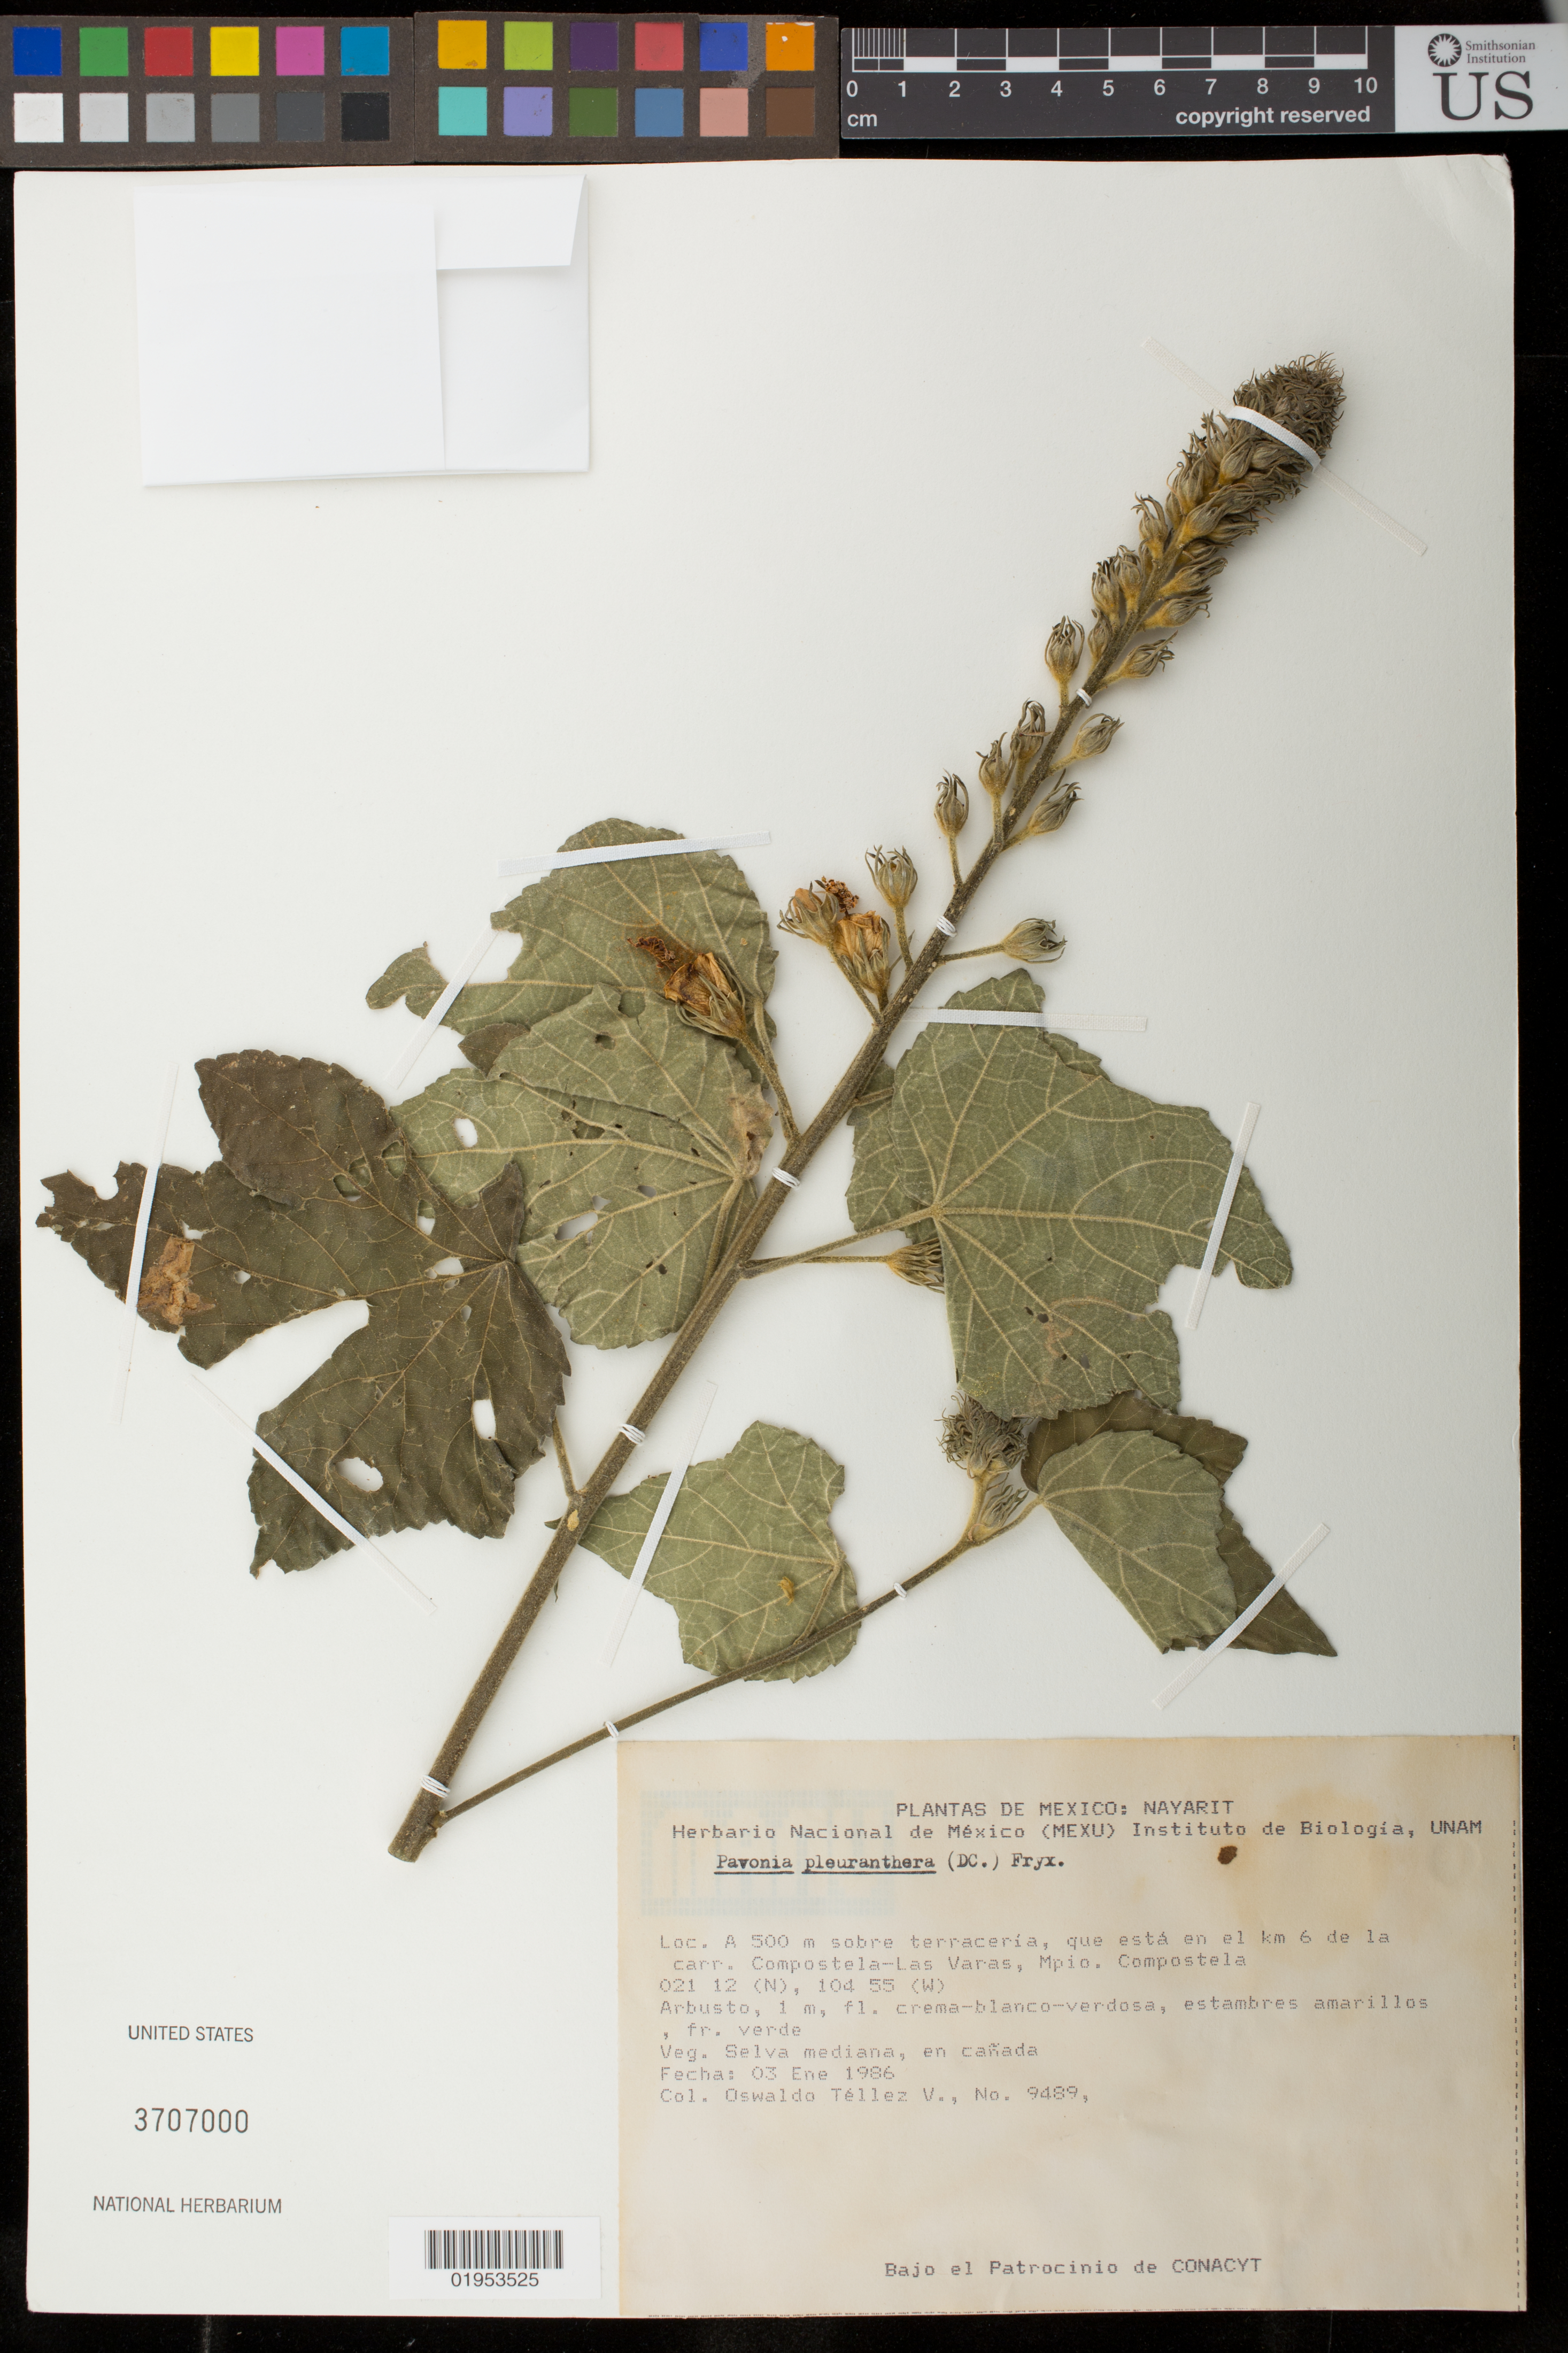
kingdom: Plantae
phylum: Tracheophyta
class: Magnoliopsida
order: Malvales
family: Malvaceae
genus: Pavonia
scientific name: Pavonia pleuranthera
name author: (DC.) Fryxell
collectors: O. Téllez V.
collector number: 9489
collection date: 1986-01-03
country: Mexico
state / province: Nayarit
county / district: Compostela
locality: A 500 m., sobre terraceria, que esta en al km 6 de la carr. Compostela-Las Varas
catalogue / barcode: US 3707000